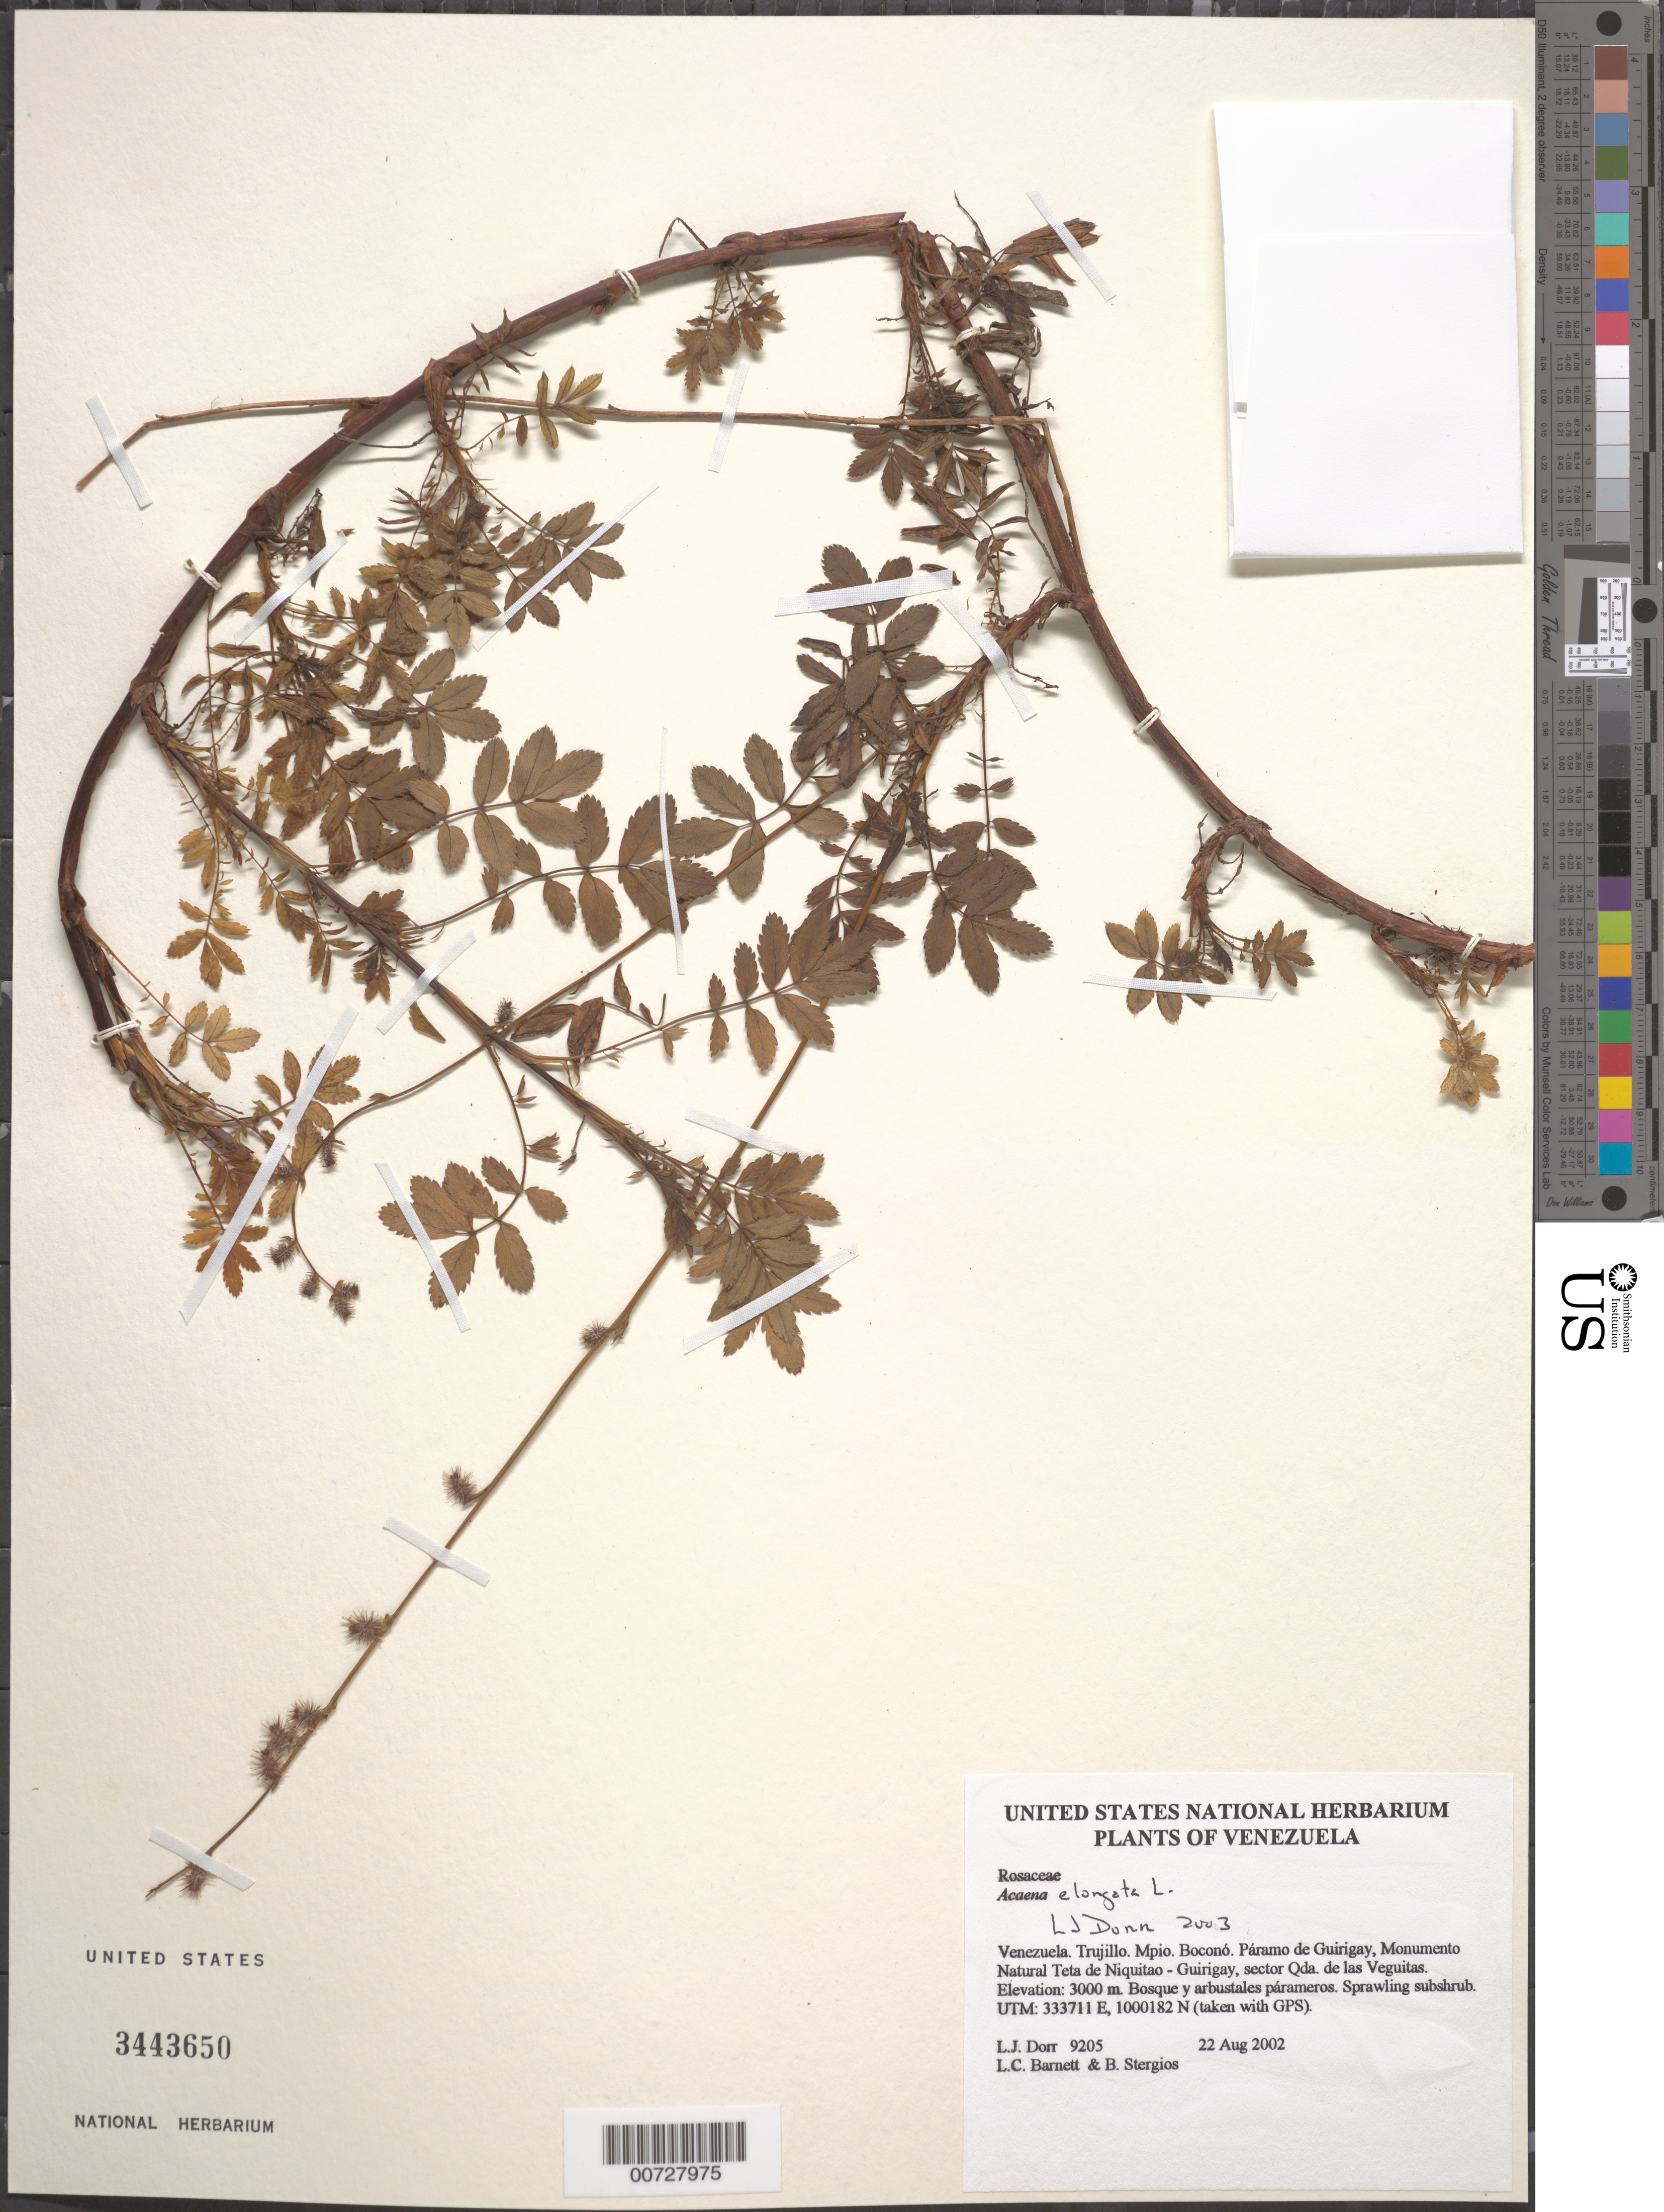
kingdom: Plantae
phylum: Tracheophyta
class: Magnoliopsida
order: Rosales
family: Rosaceae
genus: Acaena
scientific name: Acaena elongata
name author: L.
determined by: Dorr, L. J., (BOT), Smithsonian Institution - National Museum of Natural History (UNITED STATES)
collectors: L. J. Dorr, L. C. Barnett & B. G. Stergios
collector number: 9205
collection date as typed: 22 Aug 2002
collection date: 2002-08-22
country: Venezuela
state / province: Trujillo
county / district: Boconó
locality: Páramo de Guirigay, Monumento Natural Teta de Niquitao - Guirigay, sector Las Veguitas.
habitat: Bosque y arbustales párameros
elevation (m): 3000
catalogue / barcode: US 3443650